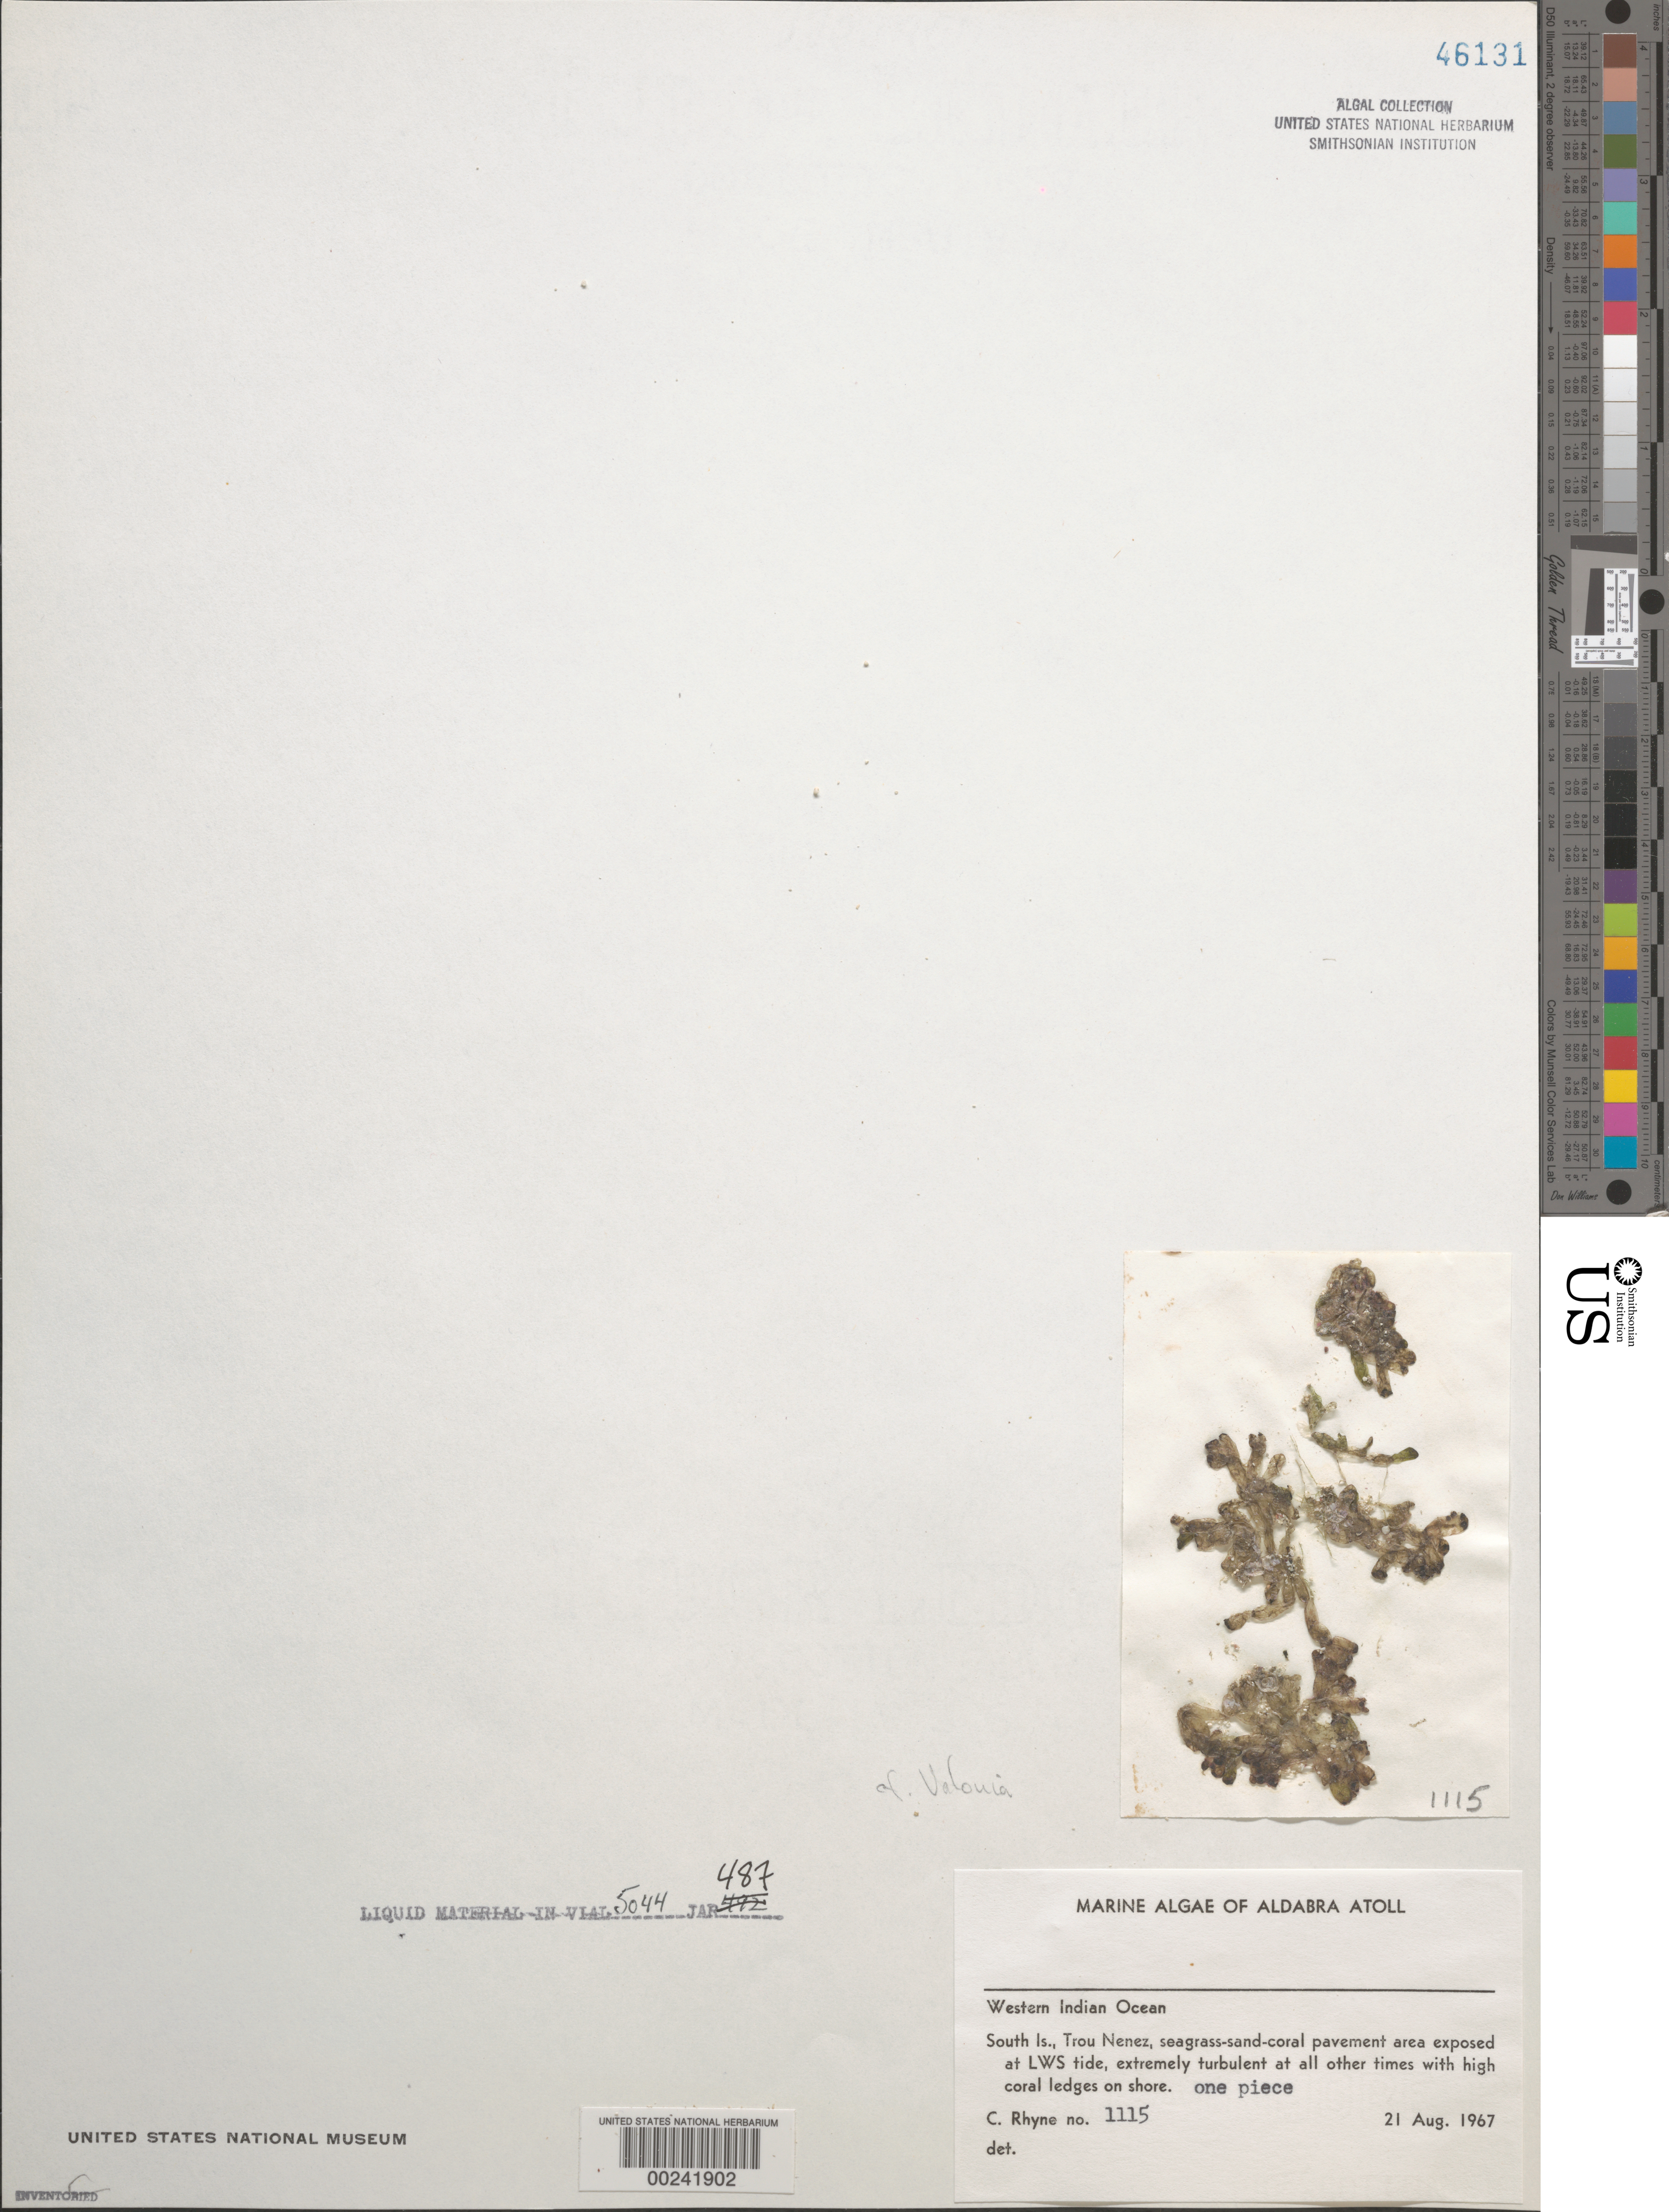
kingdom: Plantae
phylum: Chlorophyta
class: Ulvophyceae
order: Siphonocladales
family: Valoniaceae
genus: Valonia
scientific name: Valonia sp.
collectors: C. Rhyne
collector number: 1115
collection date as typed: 21 Aug 1967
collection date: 1967-08-21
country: Seychelles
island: Aldabra Atoll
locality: Trou Nenez, South Islet.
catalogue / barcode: US 46131